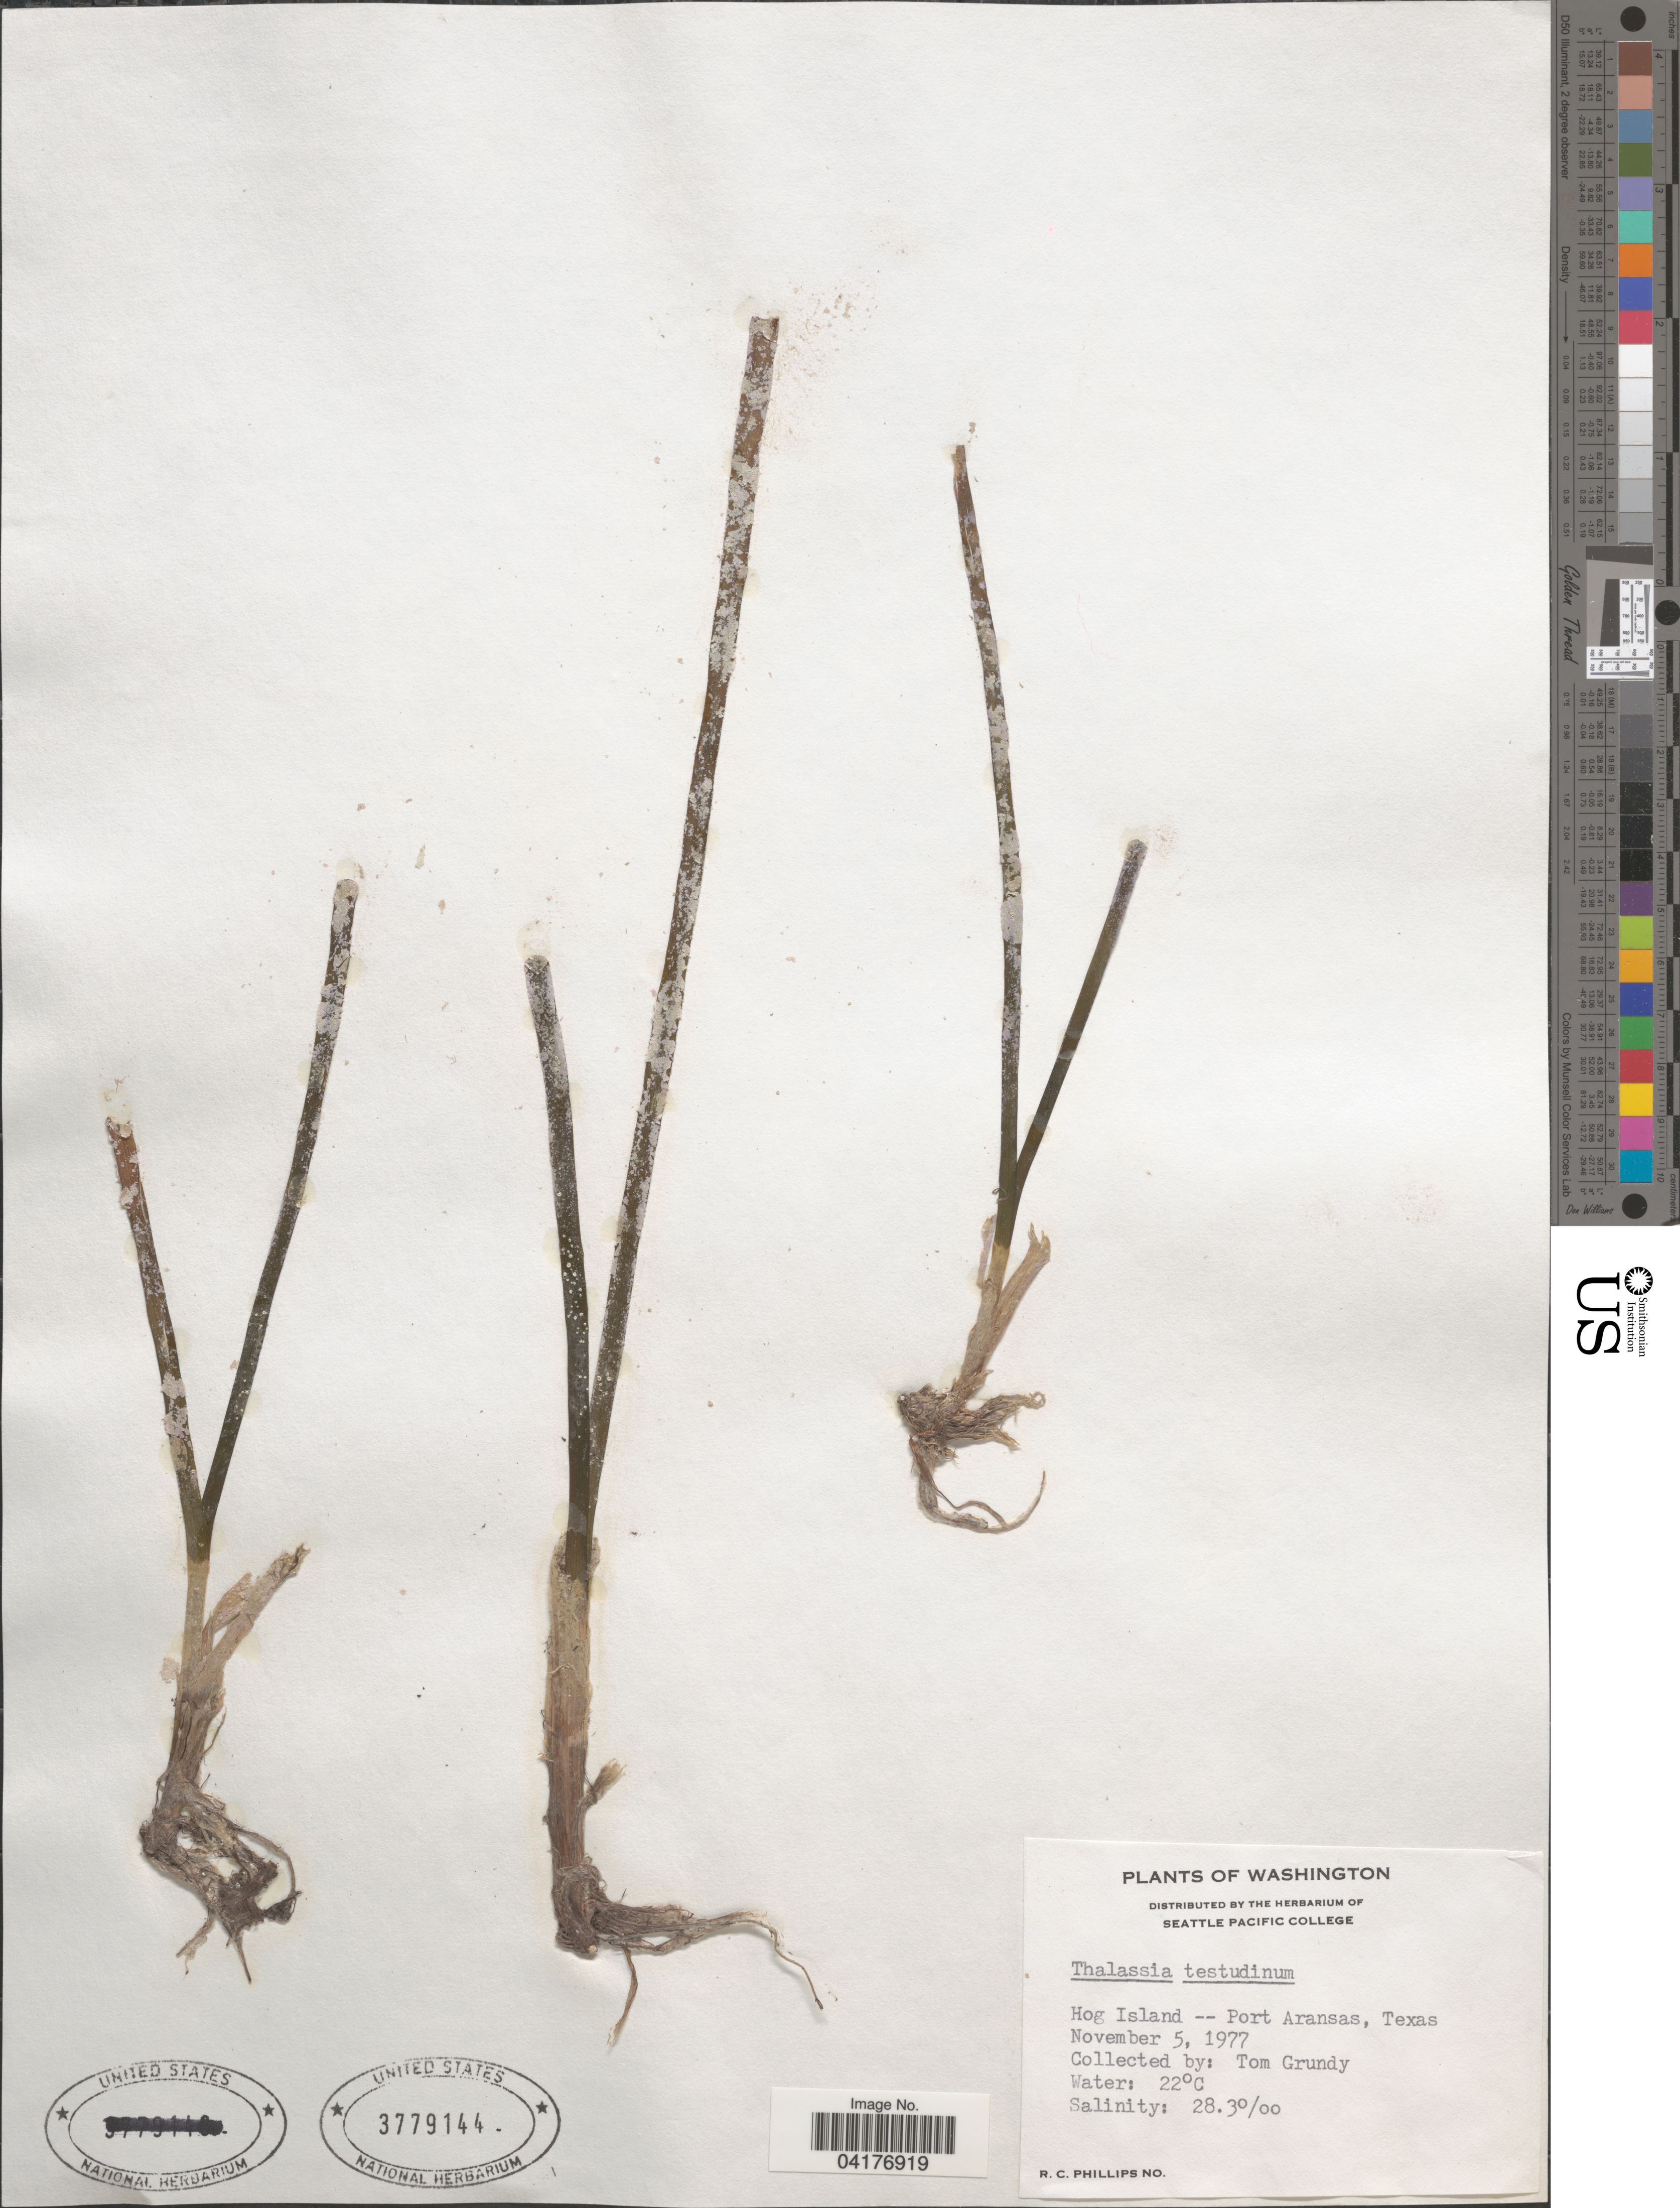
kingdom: Plantae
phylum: Tracheophyta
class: Liliopsida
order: Alismatales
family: Hydrocharitaceae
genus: Thalassia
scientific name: Thalassia testudinum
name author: Banks & Sol. ex K.D. Koenig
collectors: T. Grundy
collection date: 1977-11-05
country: United States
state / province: Texas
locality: Hog Island -- Port Aransas.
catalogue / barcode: US 3779144